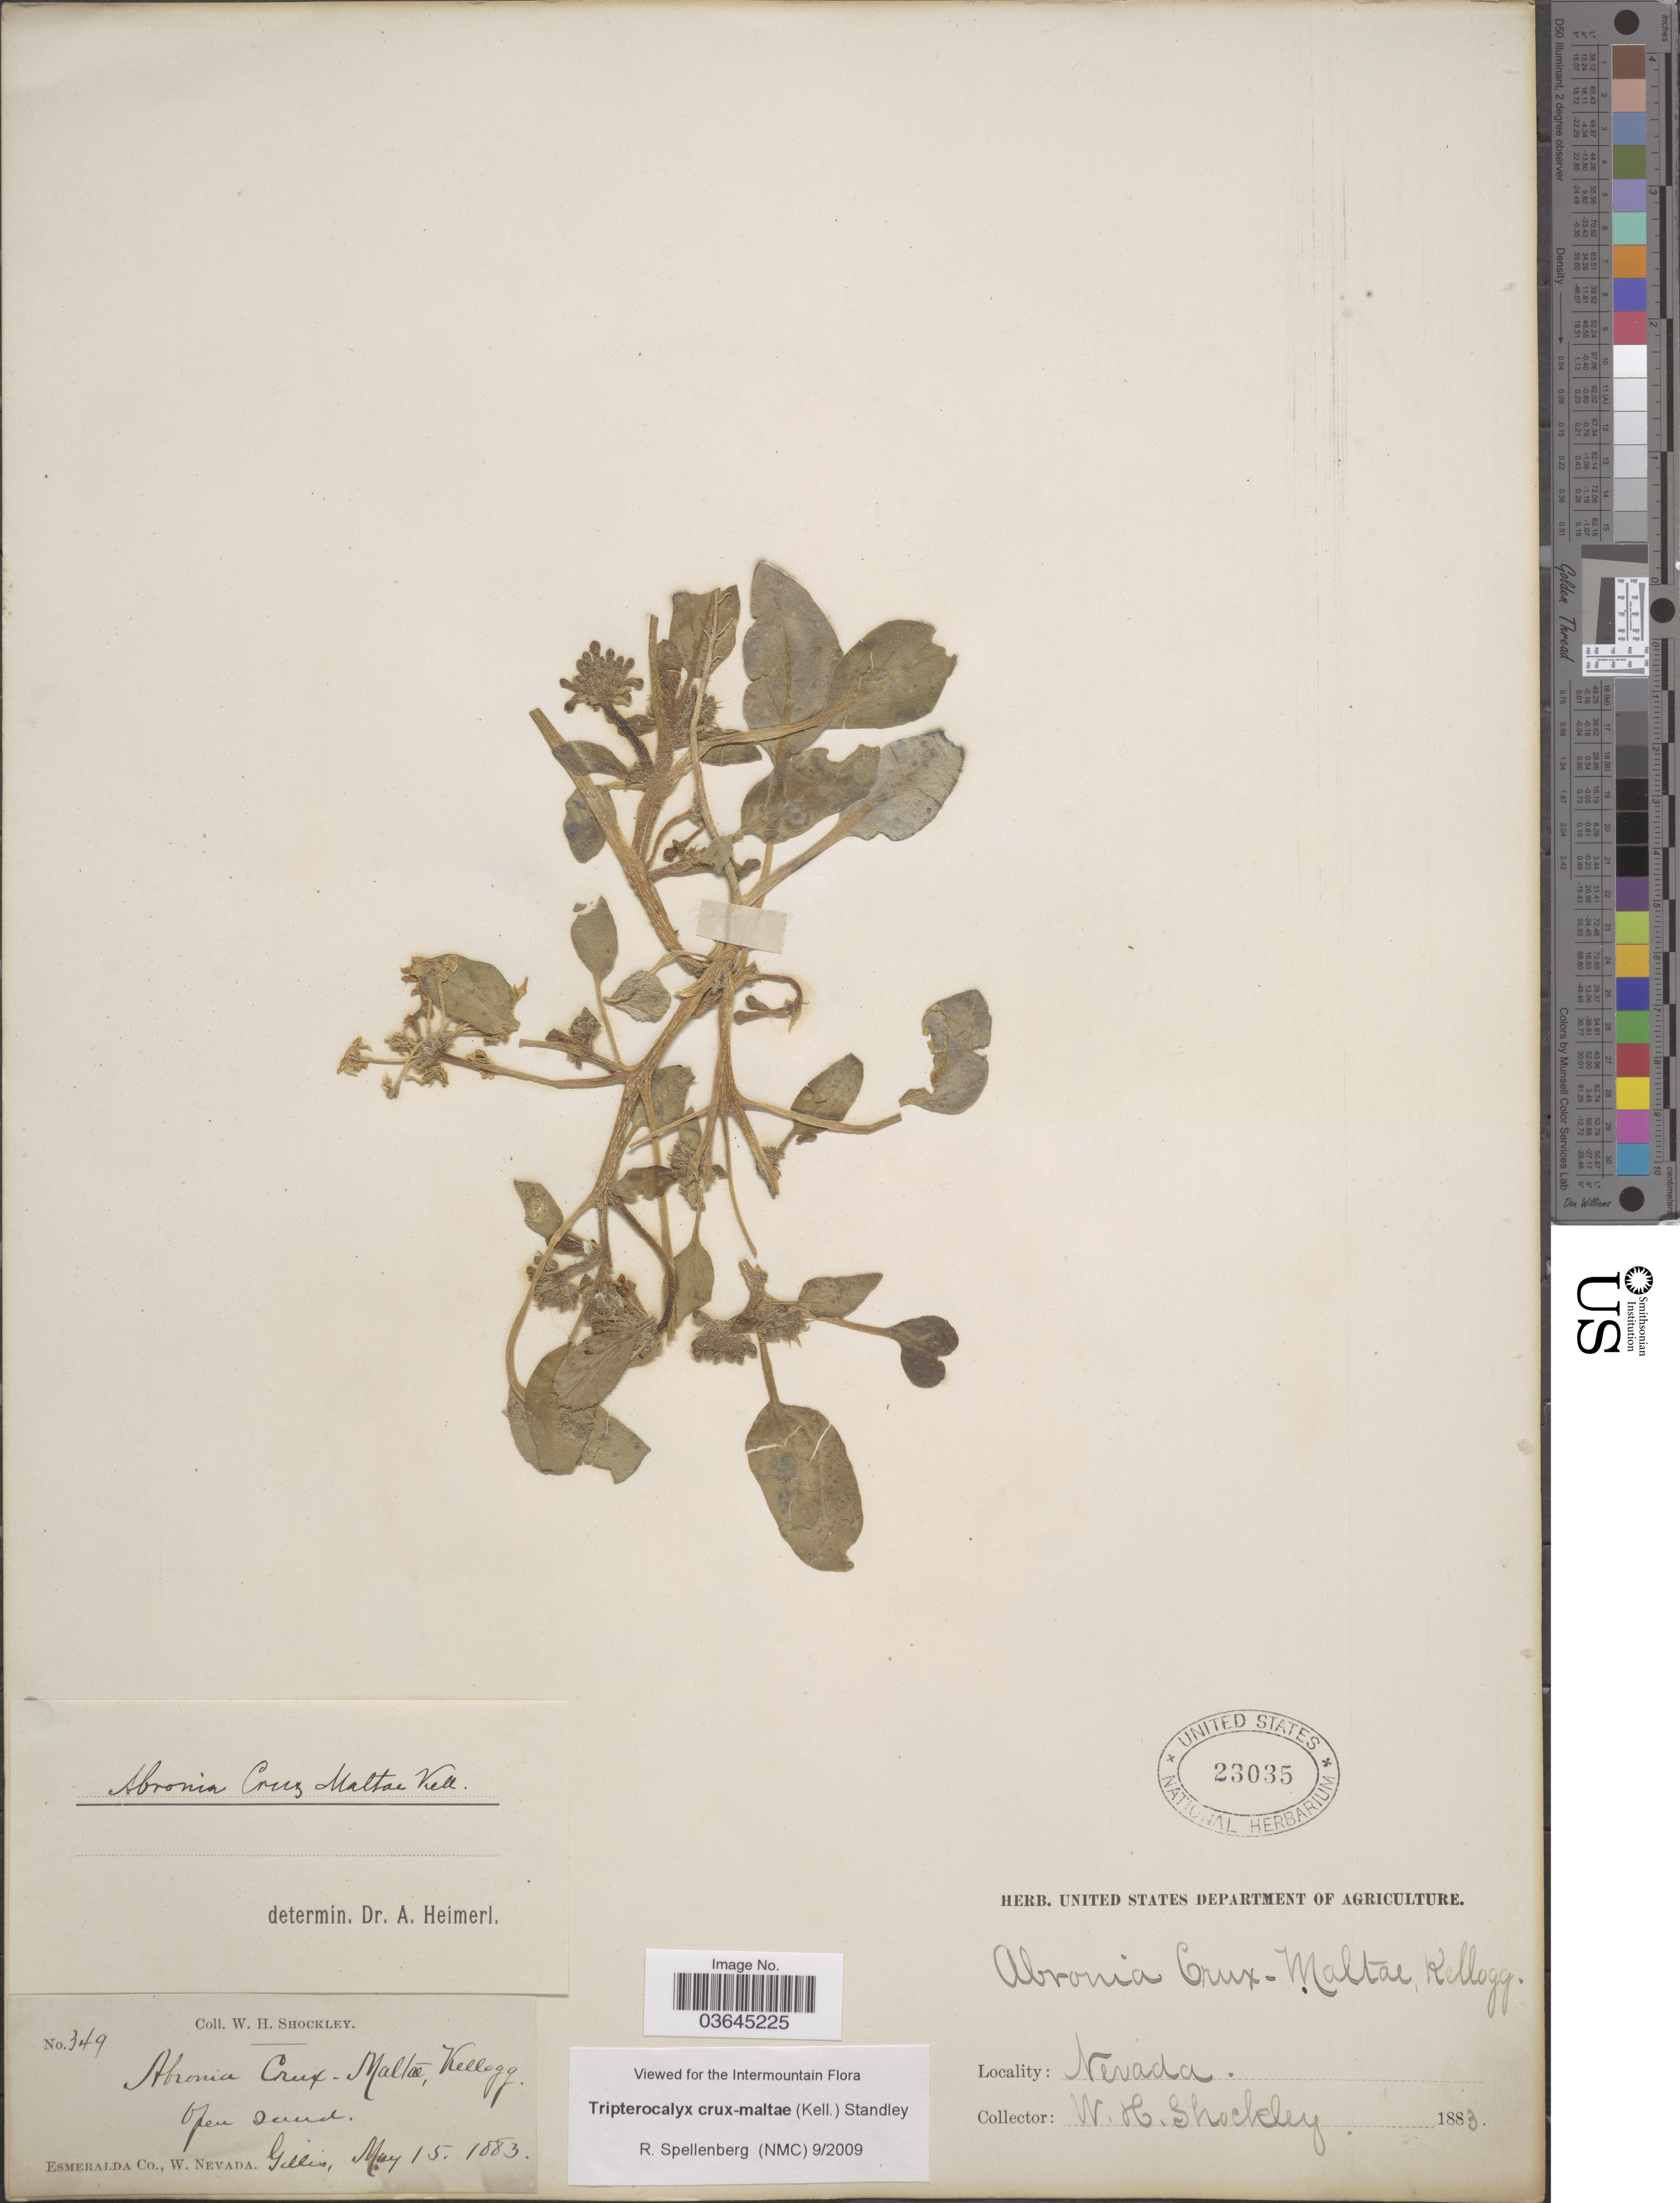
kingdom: Plantae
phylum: Tracheophyta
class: Magnoliopsida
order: Caryophyllales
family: Nyctaginaceae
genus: Tripterocalyx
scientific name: Tripterocalyx crux-maltae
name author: Standl.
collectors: W. Shockley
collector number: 349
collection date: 1883-05-15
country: United States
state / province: Nevada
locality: Esmeralda Co. Gillis.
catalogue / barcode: US 23035